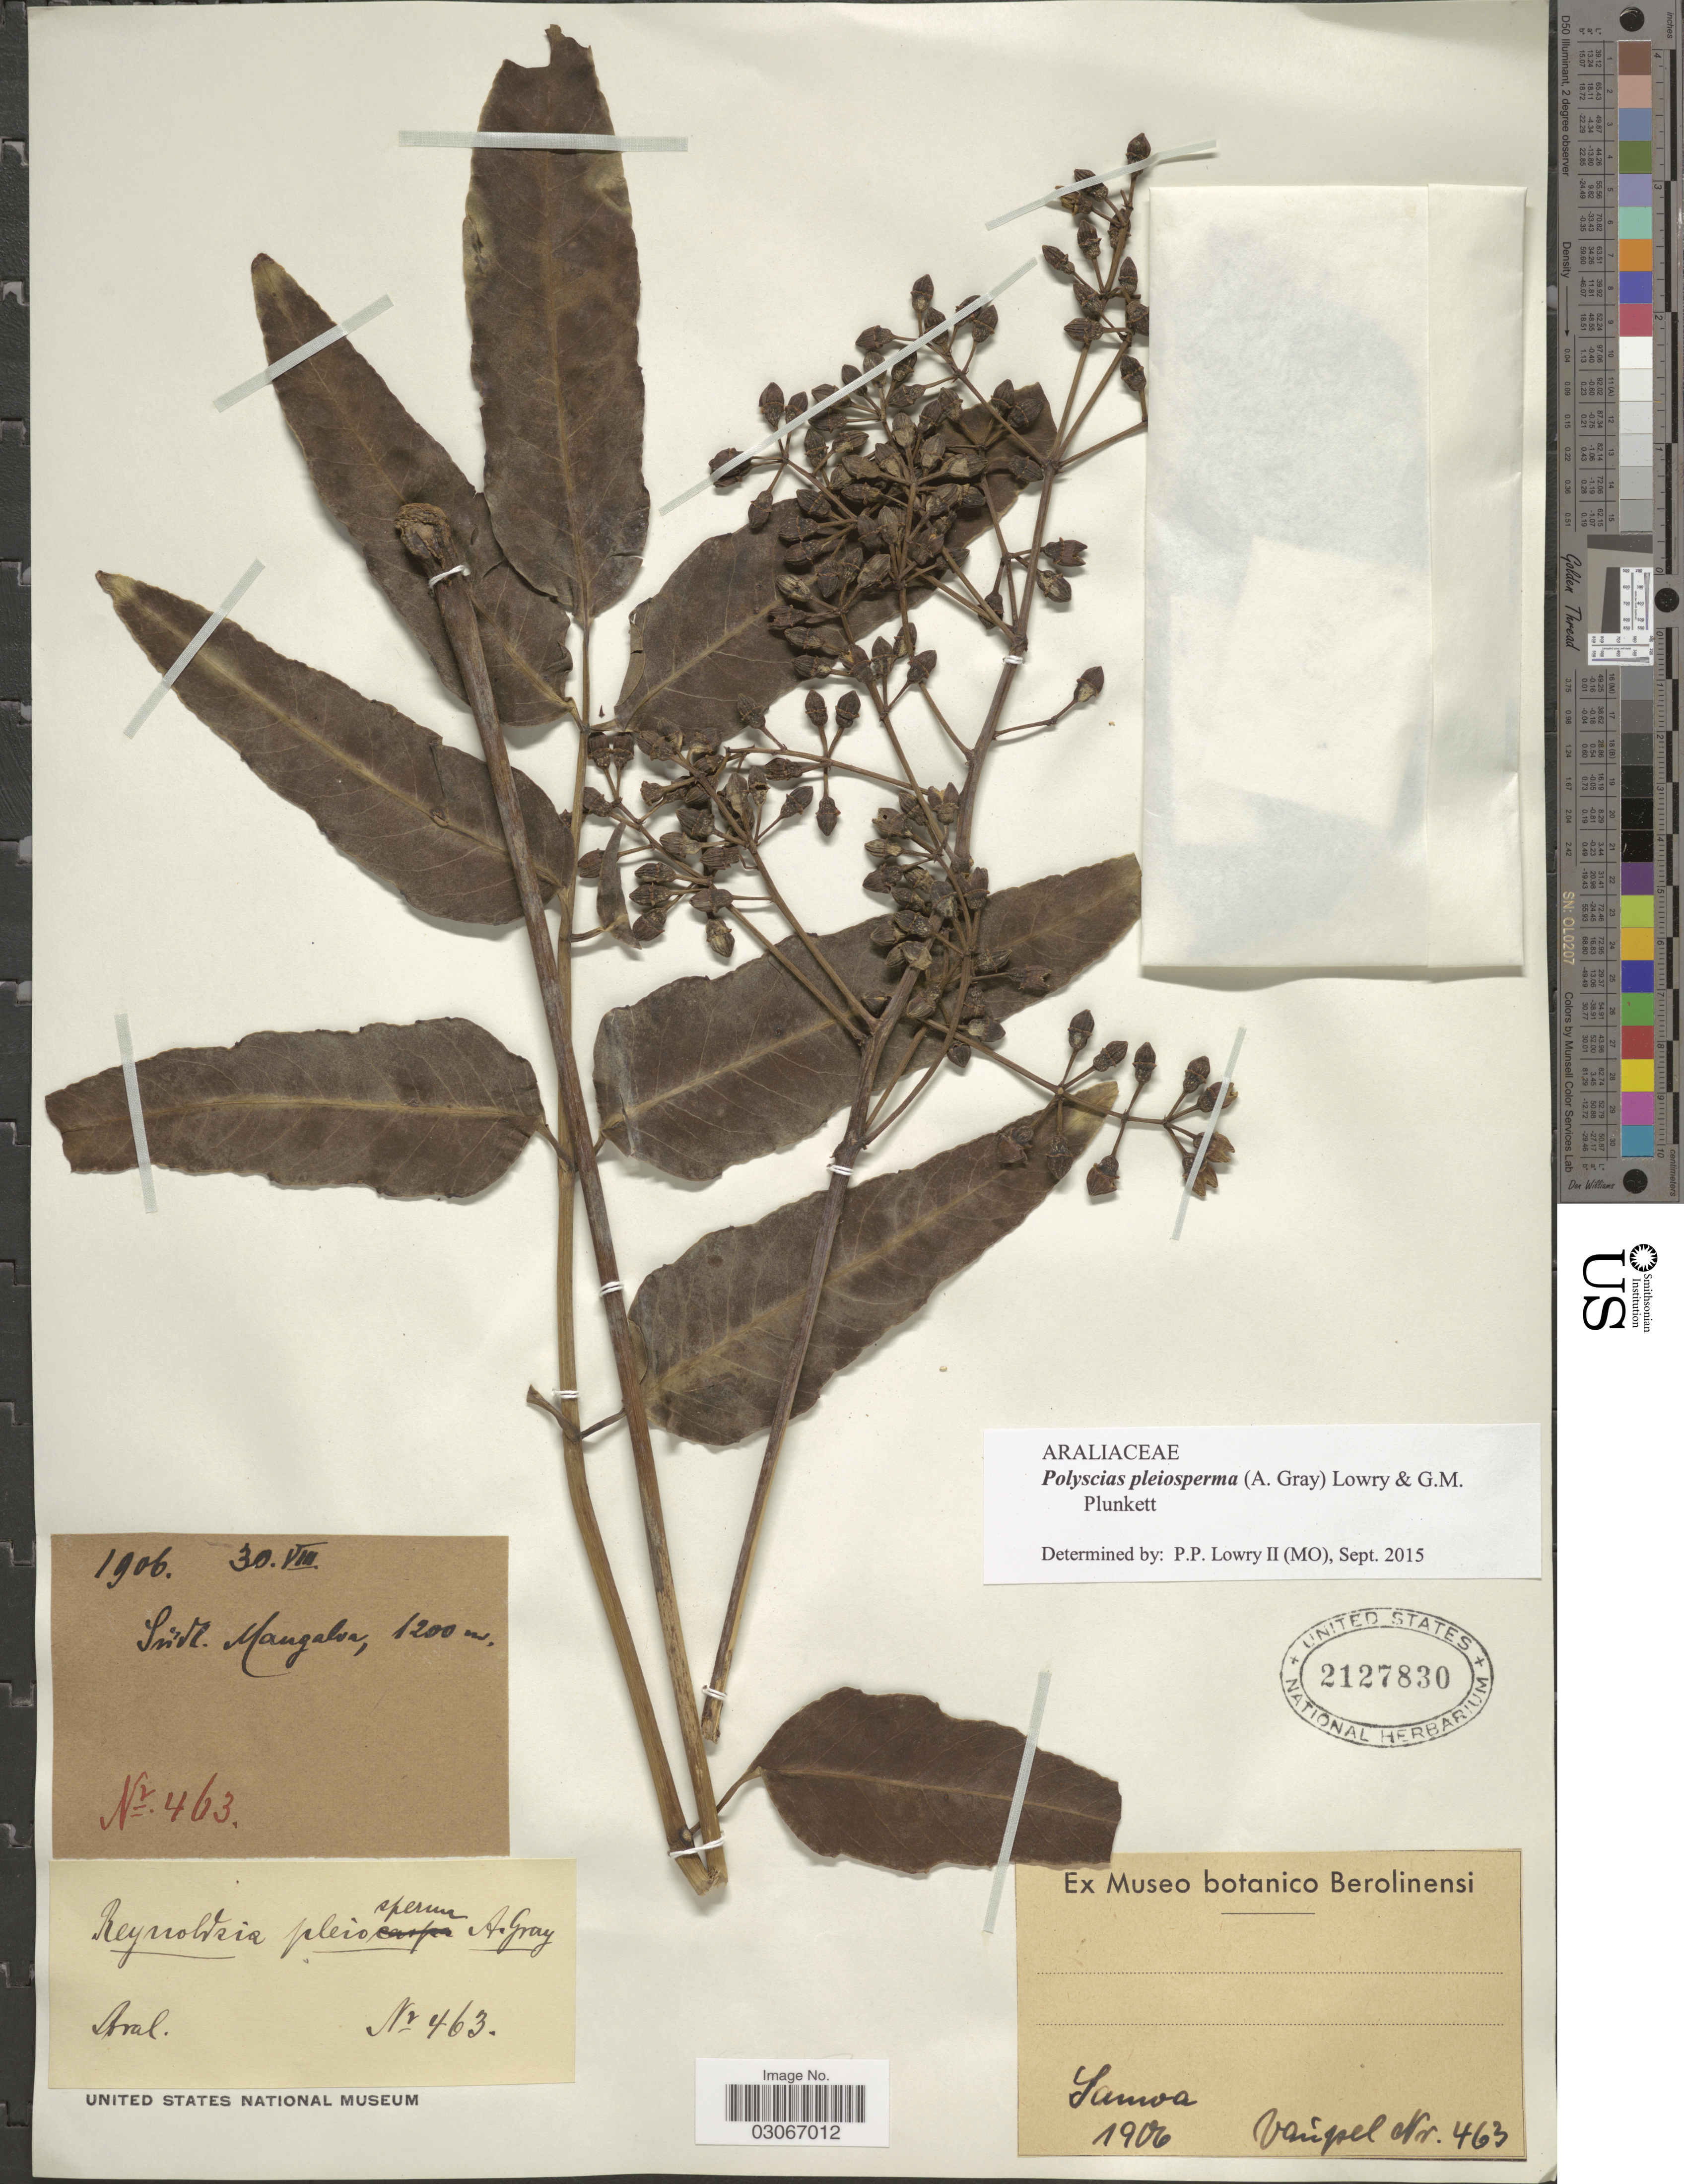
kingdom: Plantae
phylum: Tracheophyta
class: Magnoliopsida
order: Apiales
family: Araliaceae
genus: Polyscias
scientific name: Polyscias pleiosperma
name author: (A. Gray) Lowry & G. M. Plunkett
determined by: Lowry, P. P., (MO), Missouri Botanical Garden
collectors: Vaupel, --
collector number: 463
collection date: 1906-08-30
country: Samoa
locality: Samoa. Südl. Mangalva.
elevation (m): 1200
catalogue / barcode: US 2127830